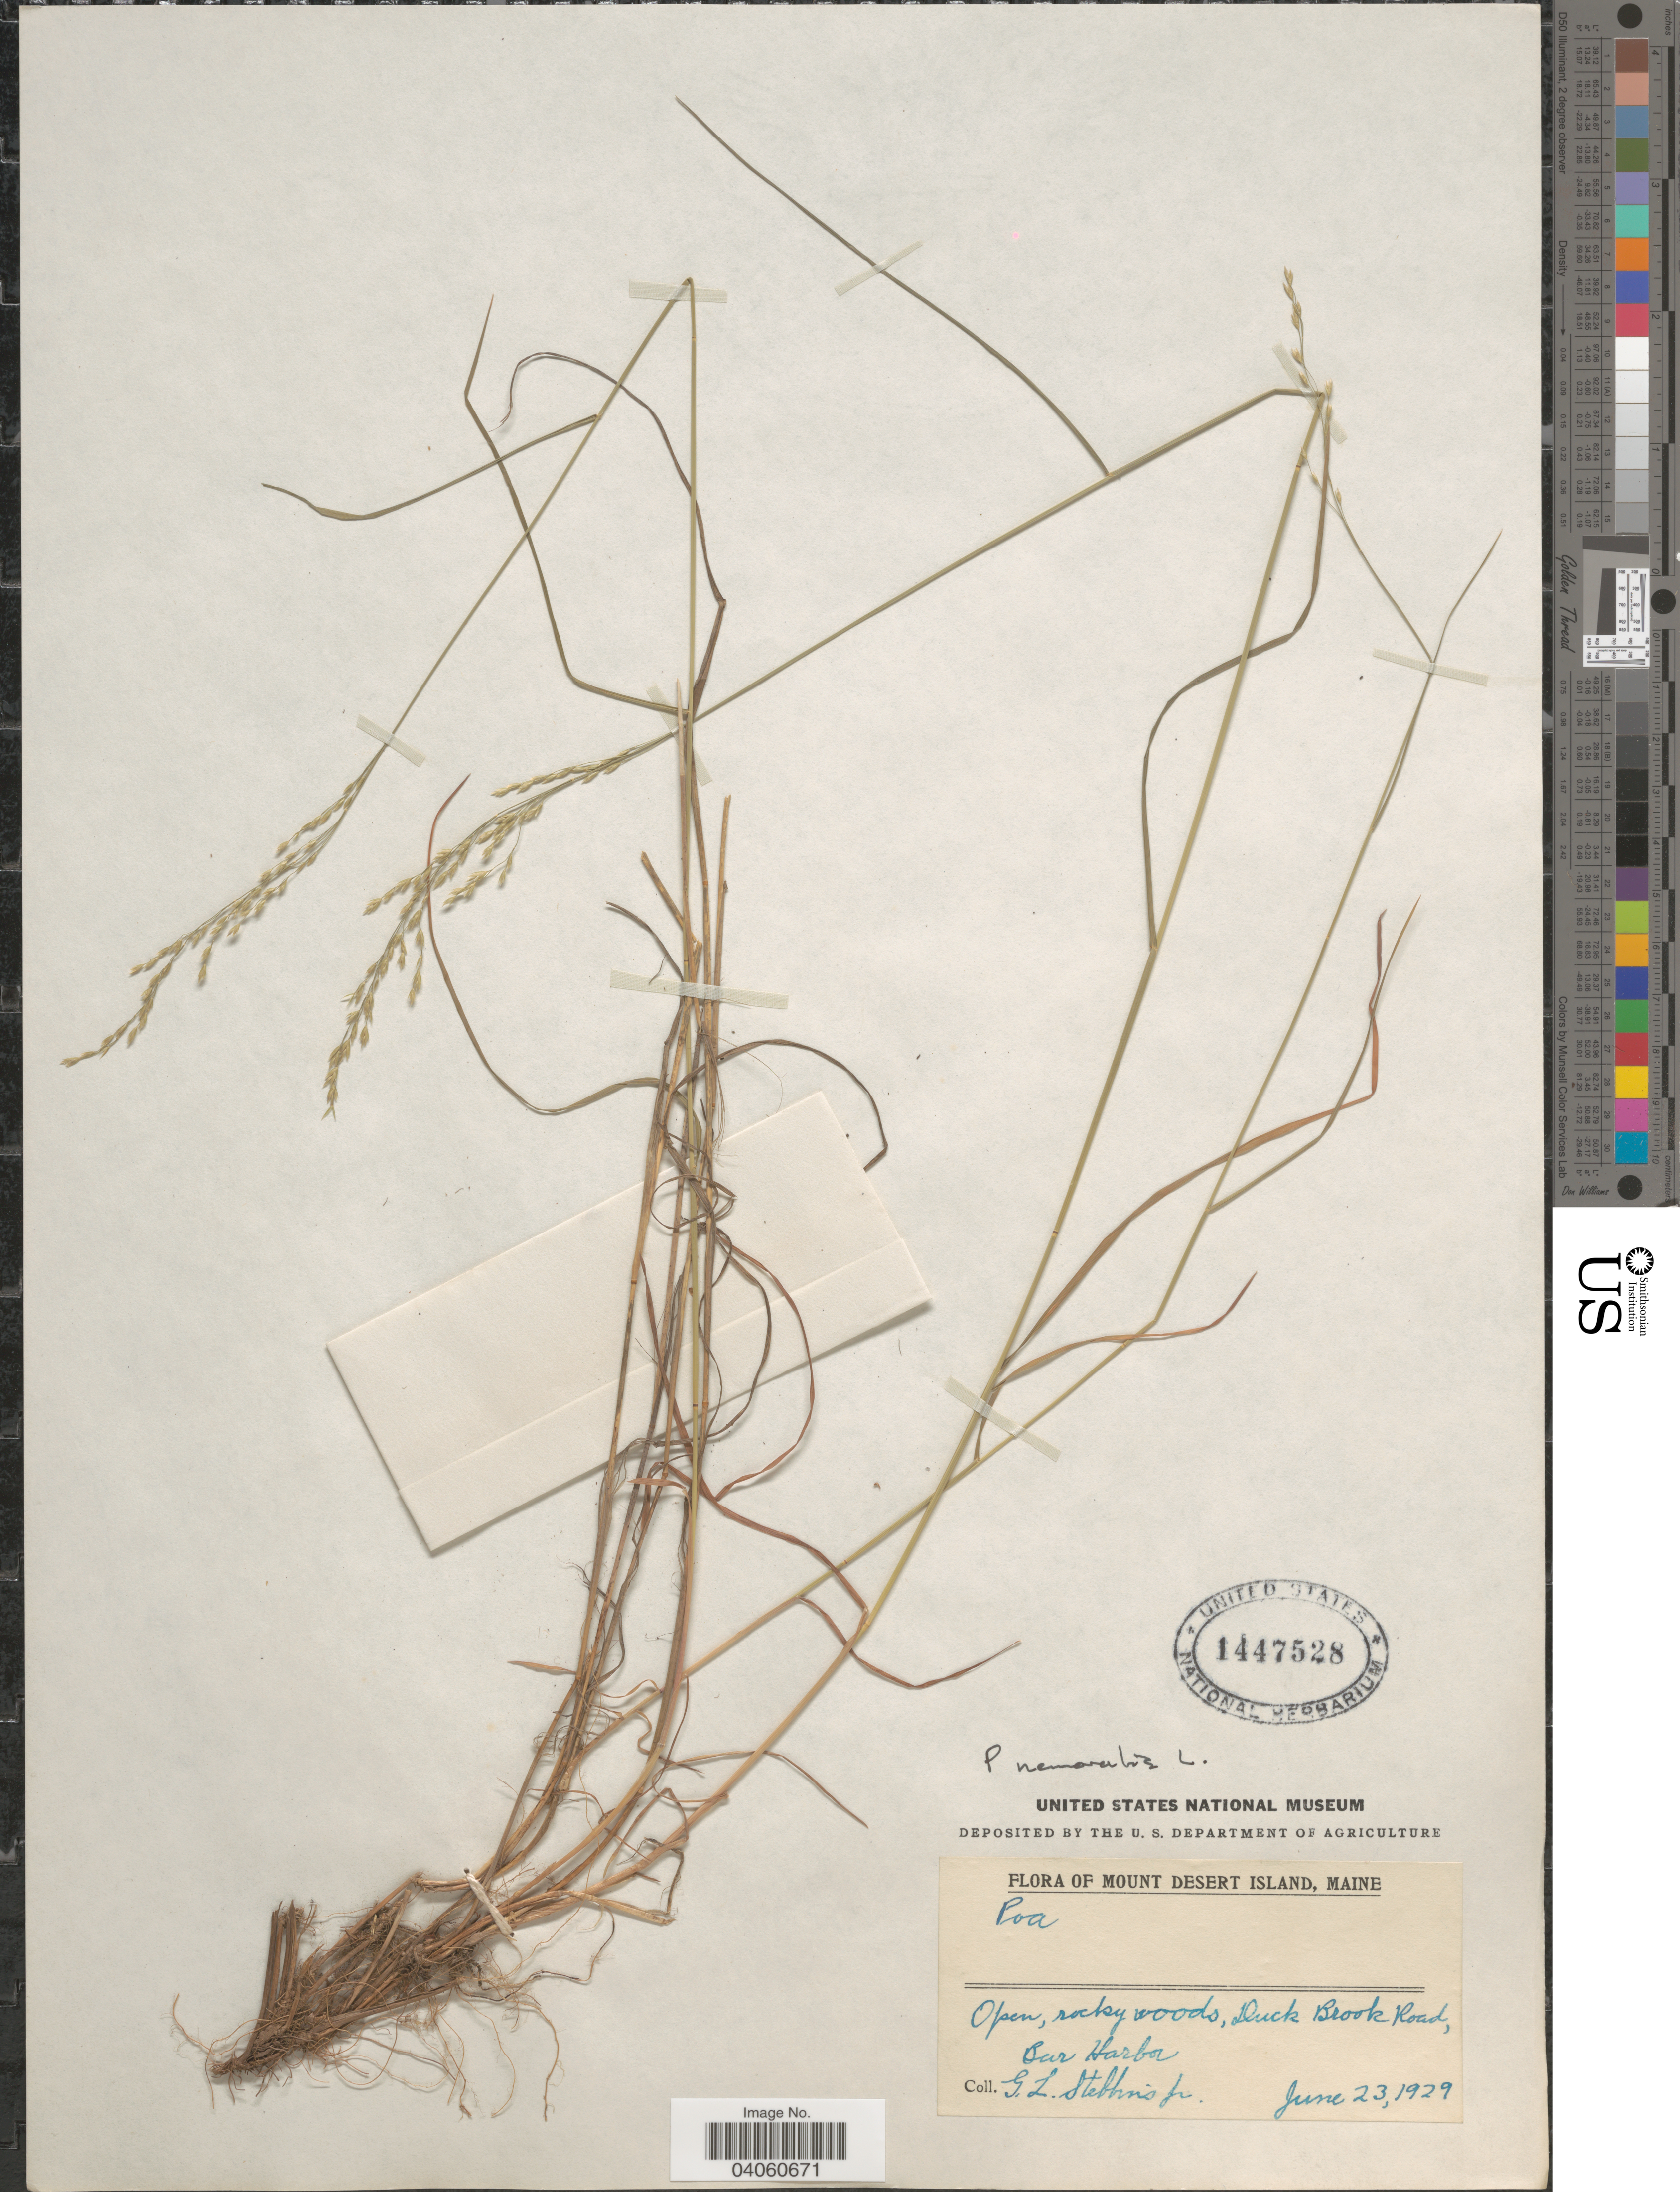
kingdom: Plantae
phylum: Tracheophyta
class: Liliopsida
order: Poales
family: Poaceae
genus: Poa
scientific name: Poa nemoralis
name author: L.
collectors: G. L. Stebbins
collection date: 1929-06-23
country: United States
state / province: Maine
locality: Mount Desert Island. Duck Brook Road, Bar Harbor.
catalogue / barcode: US 1447528